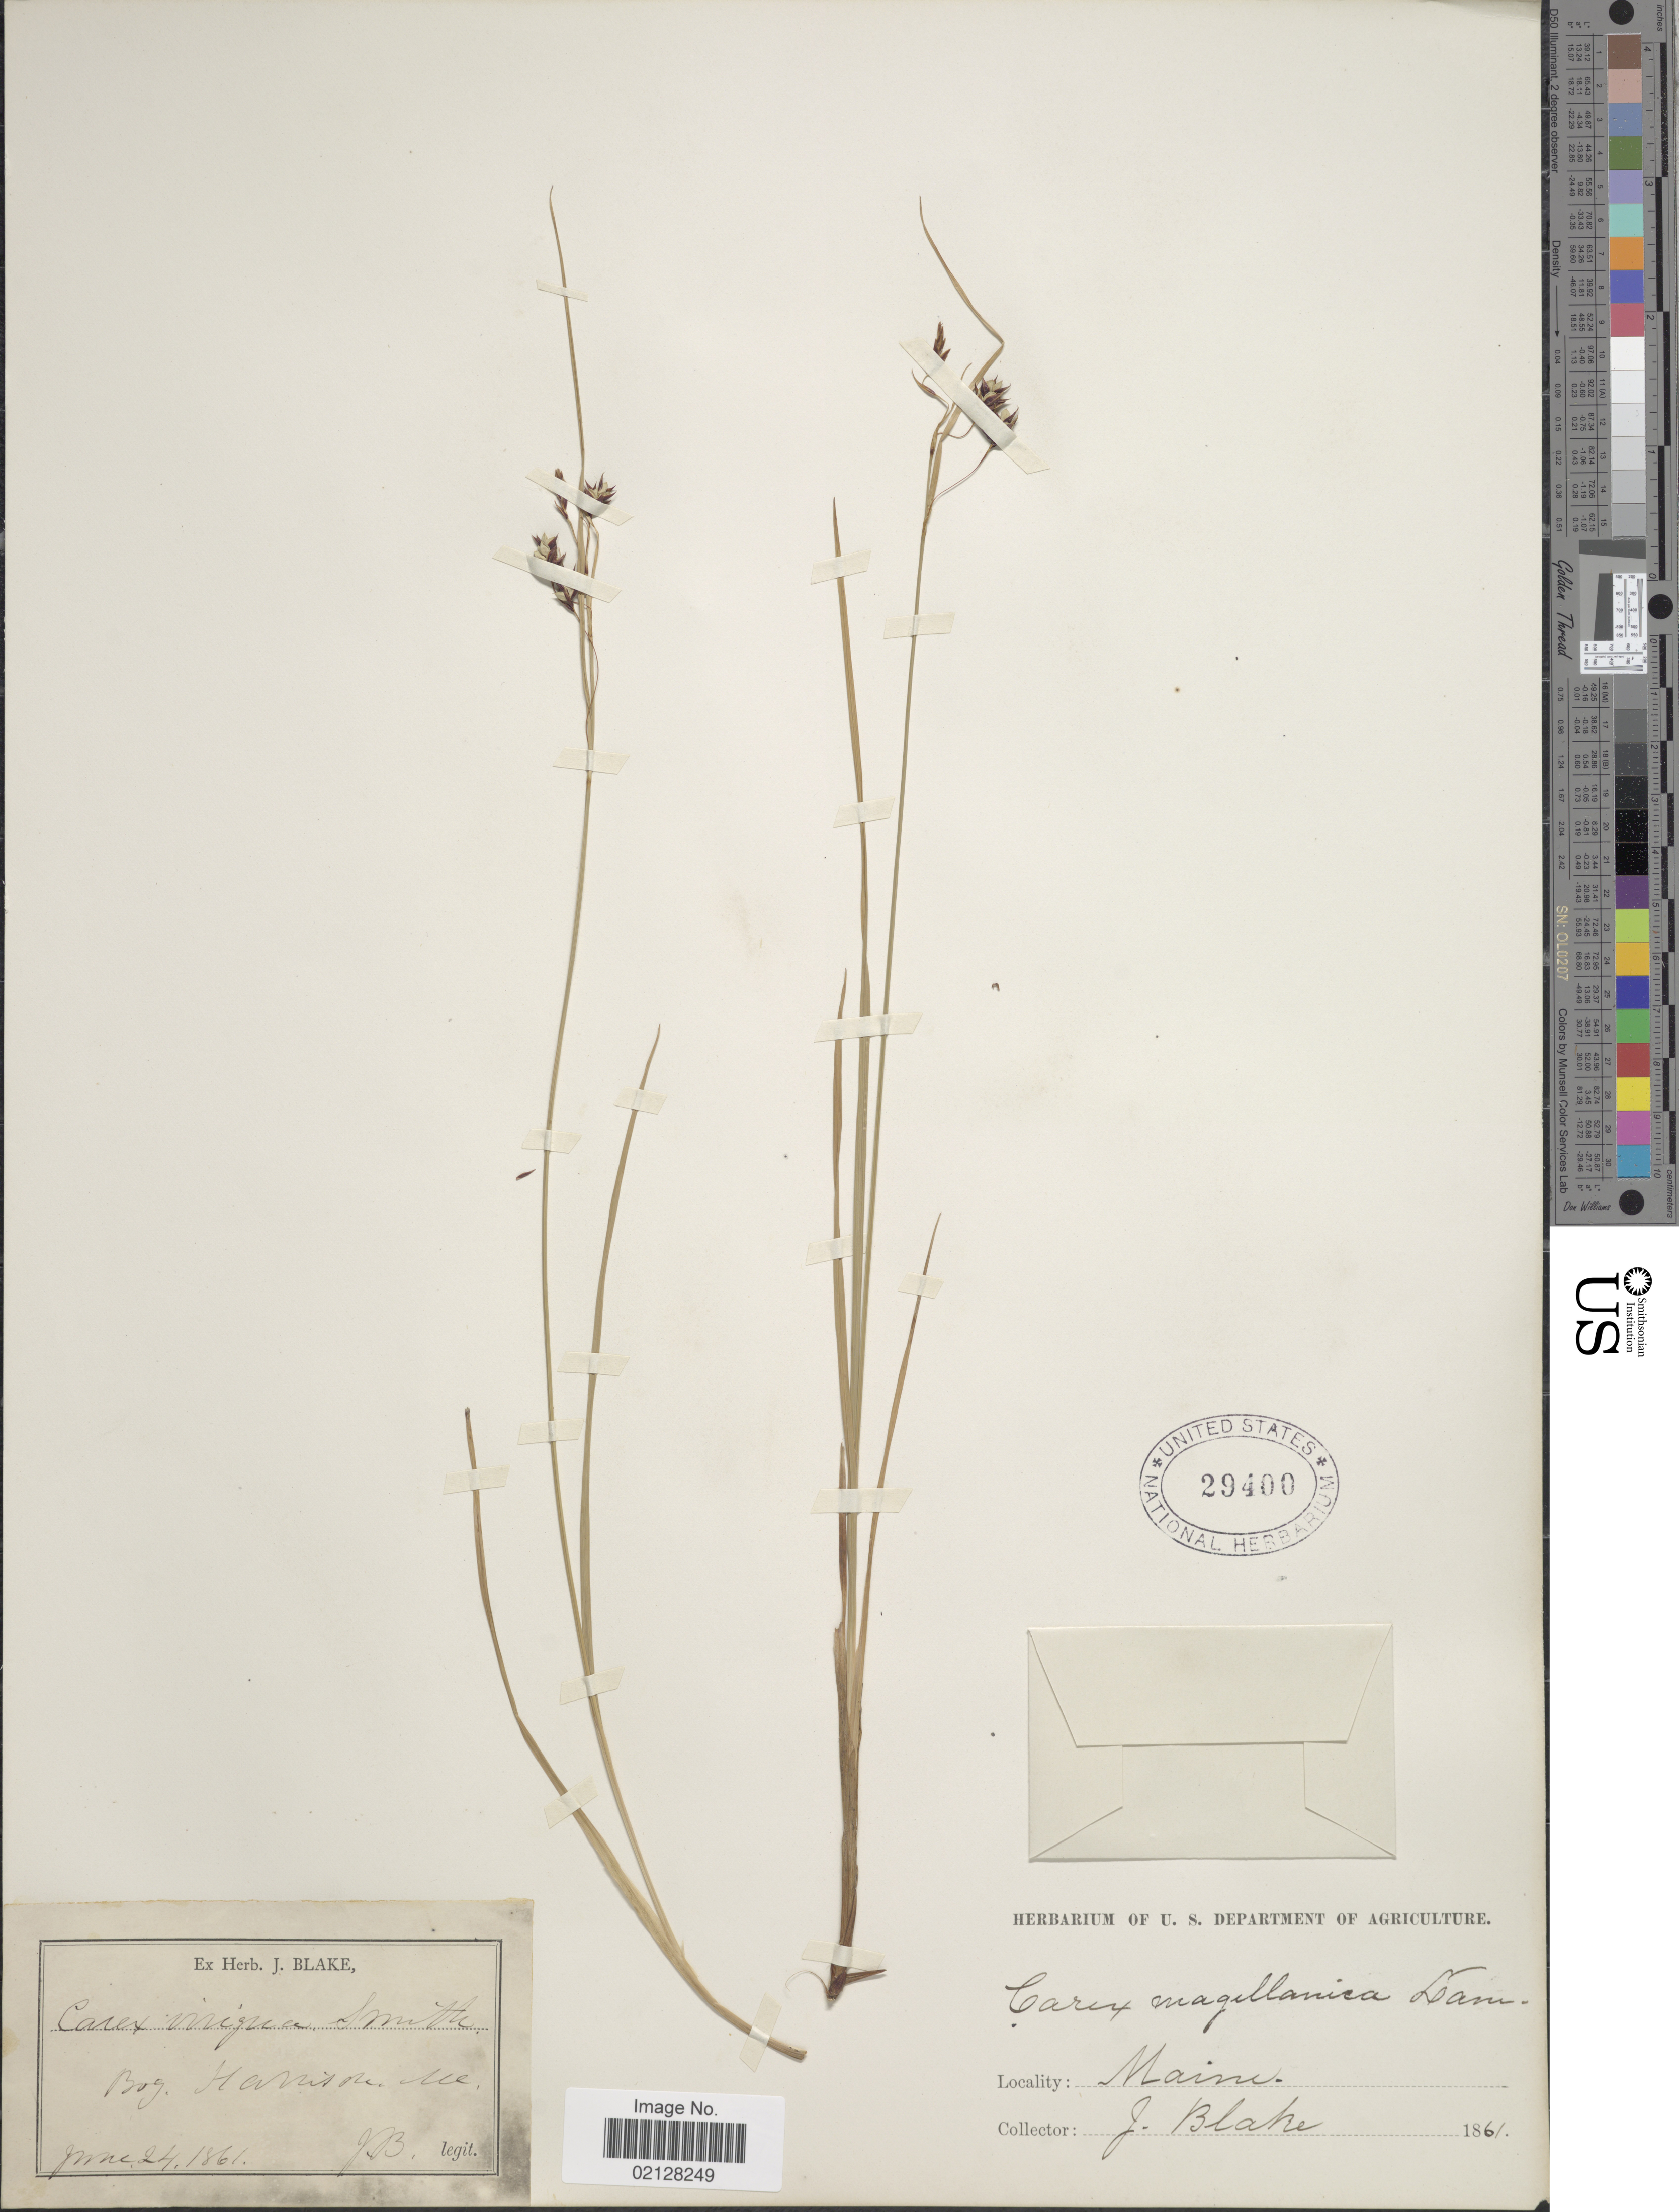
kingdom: Plantae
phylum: Tracheophyta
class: Liliopsida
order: Poales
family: Cyperaceae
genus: Carex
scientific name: Carex magellanica subsp. irrigua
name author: (Wahlenb.) Hiitonen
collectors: J. Blake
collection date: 1861-06-24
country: United States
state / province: Maine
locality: Bog. Harrison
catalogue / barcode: US 29400